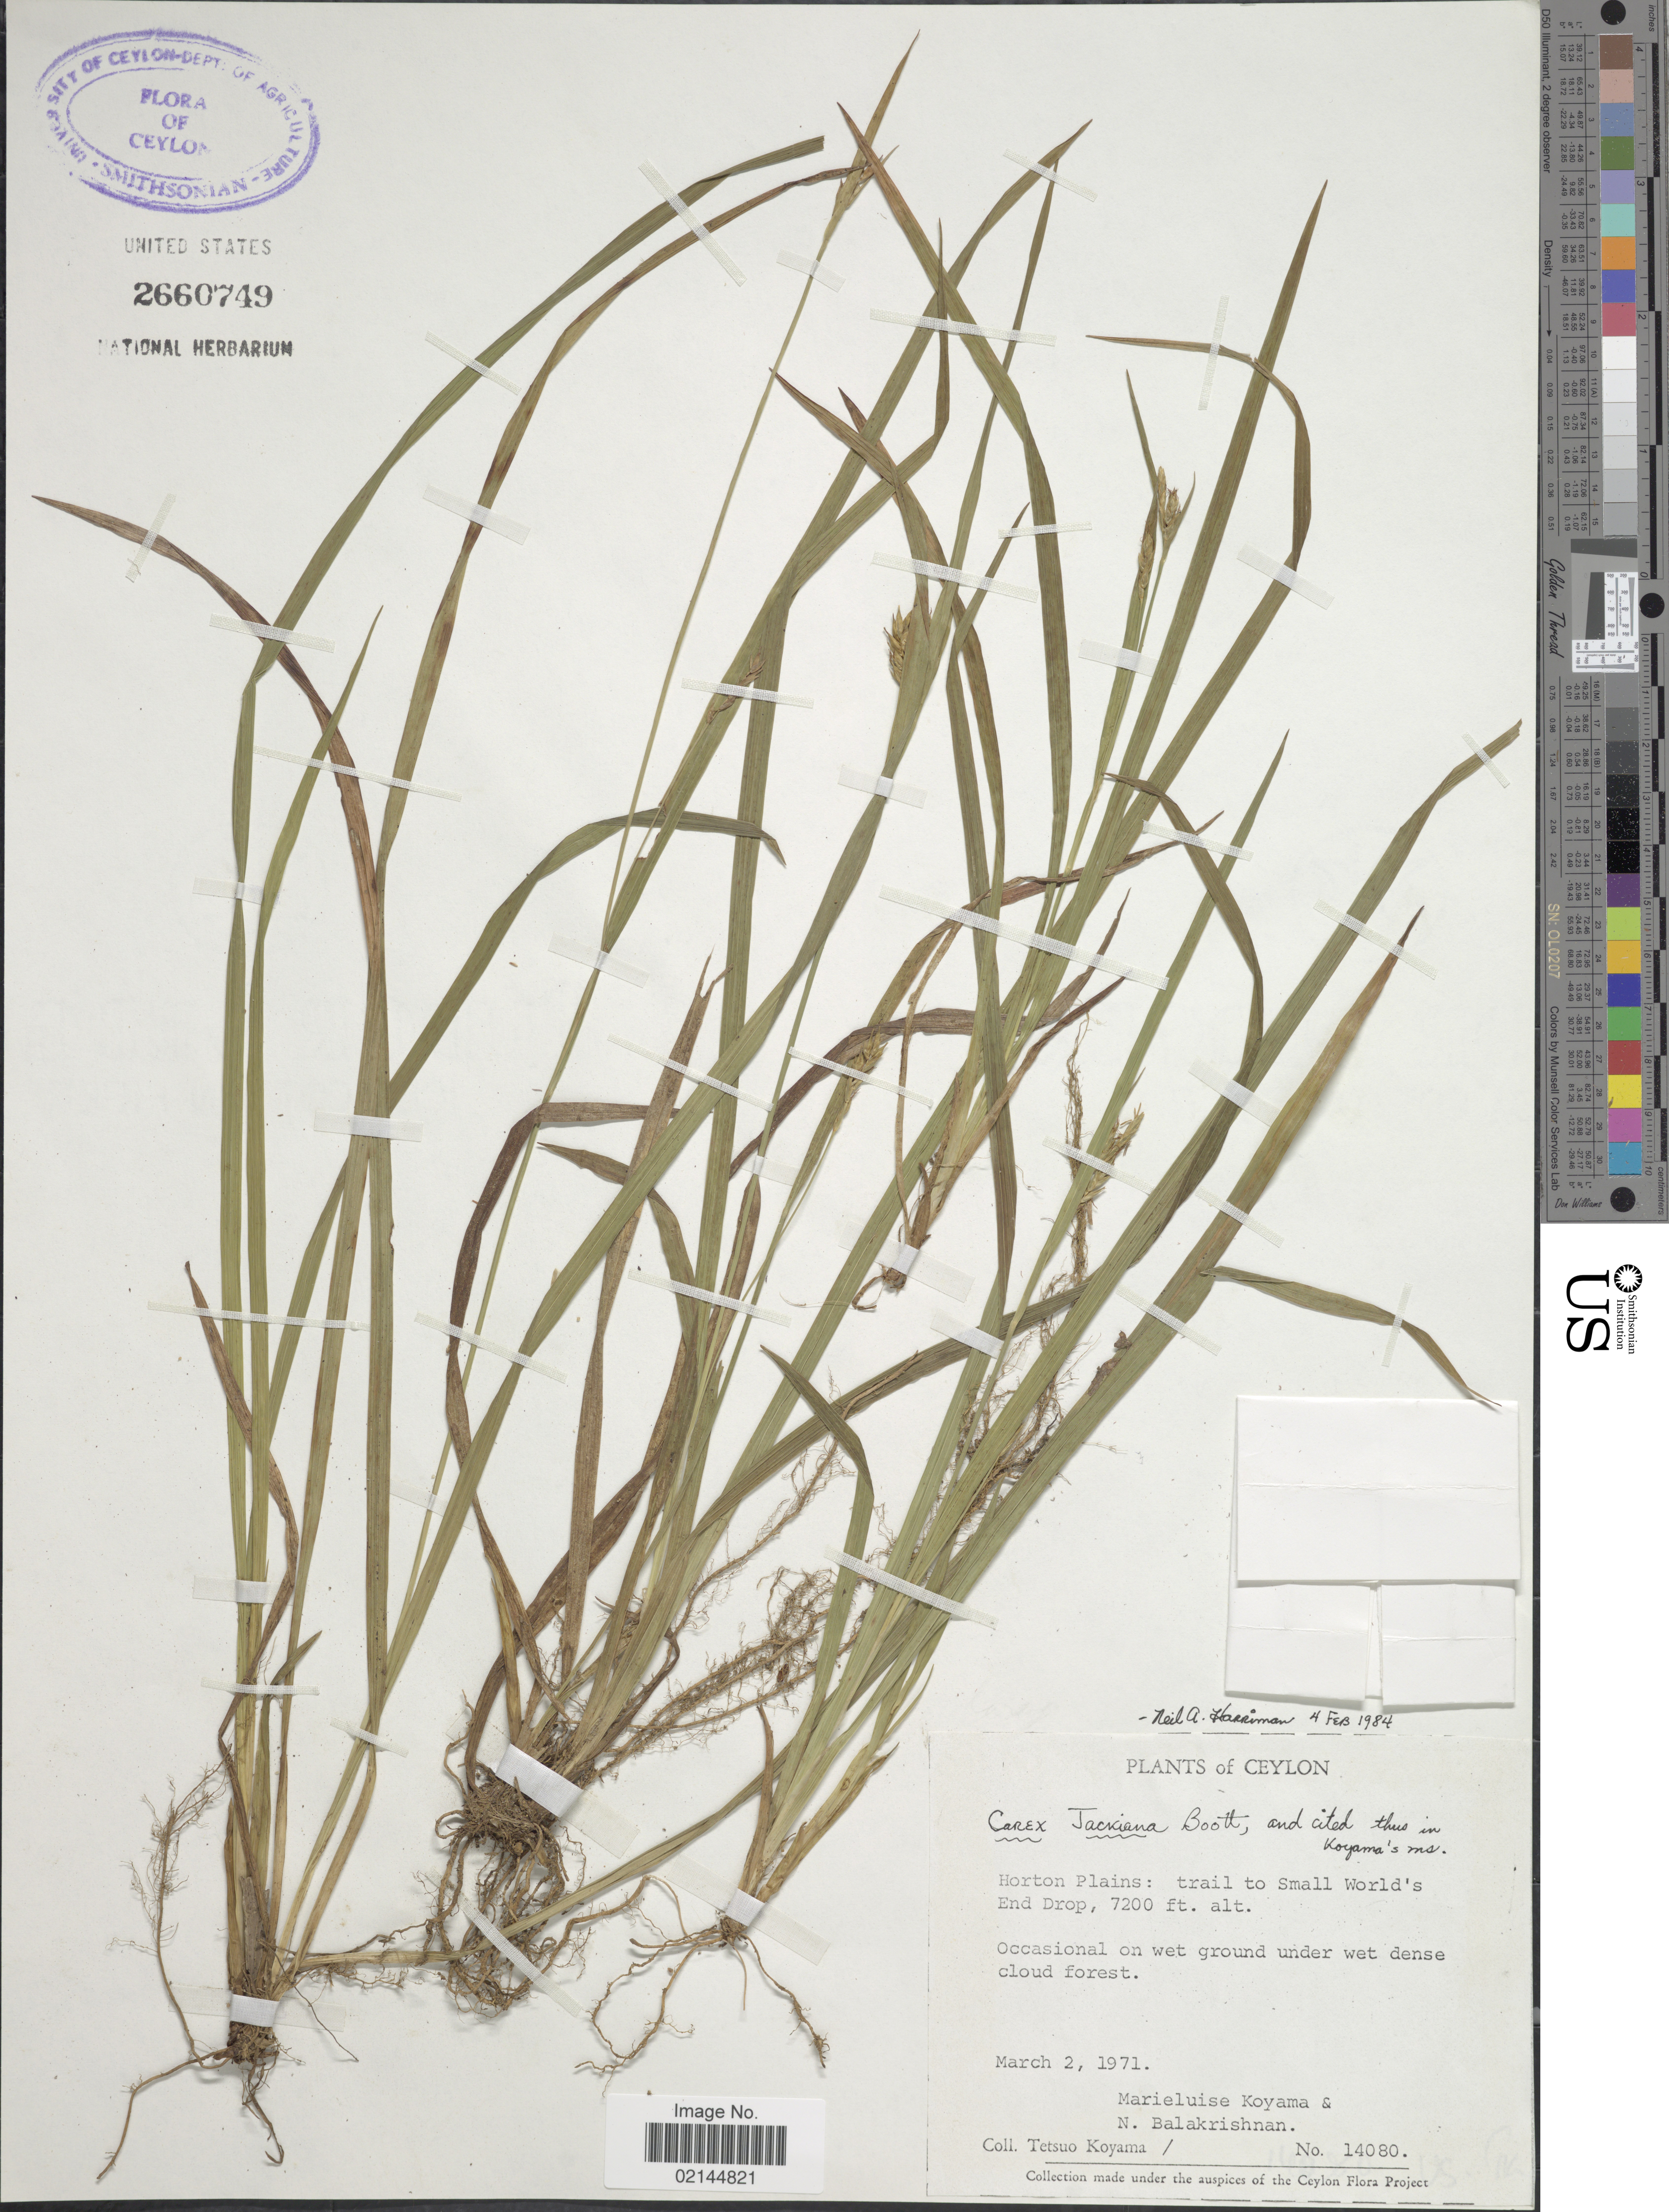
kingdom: Plantae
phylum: Tracheophyta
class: Liliopsida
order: Poales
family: Cyperaceae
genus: Carex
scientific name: Carex jackiana subsp. jackiana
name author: Boott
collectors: T. Koyama, M. Koyama & N. Balakrishnan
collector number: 14080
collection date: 1971-03-02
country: Sri Lanka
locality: Ceylon. Horton Plains: trail to Small World's End Drop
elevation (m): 2195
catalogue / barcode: US 2660749